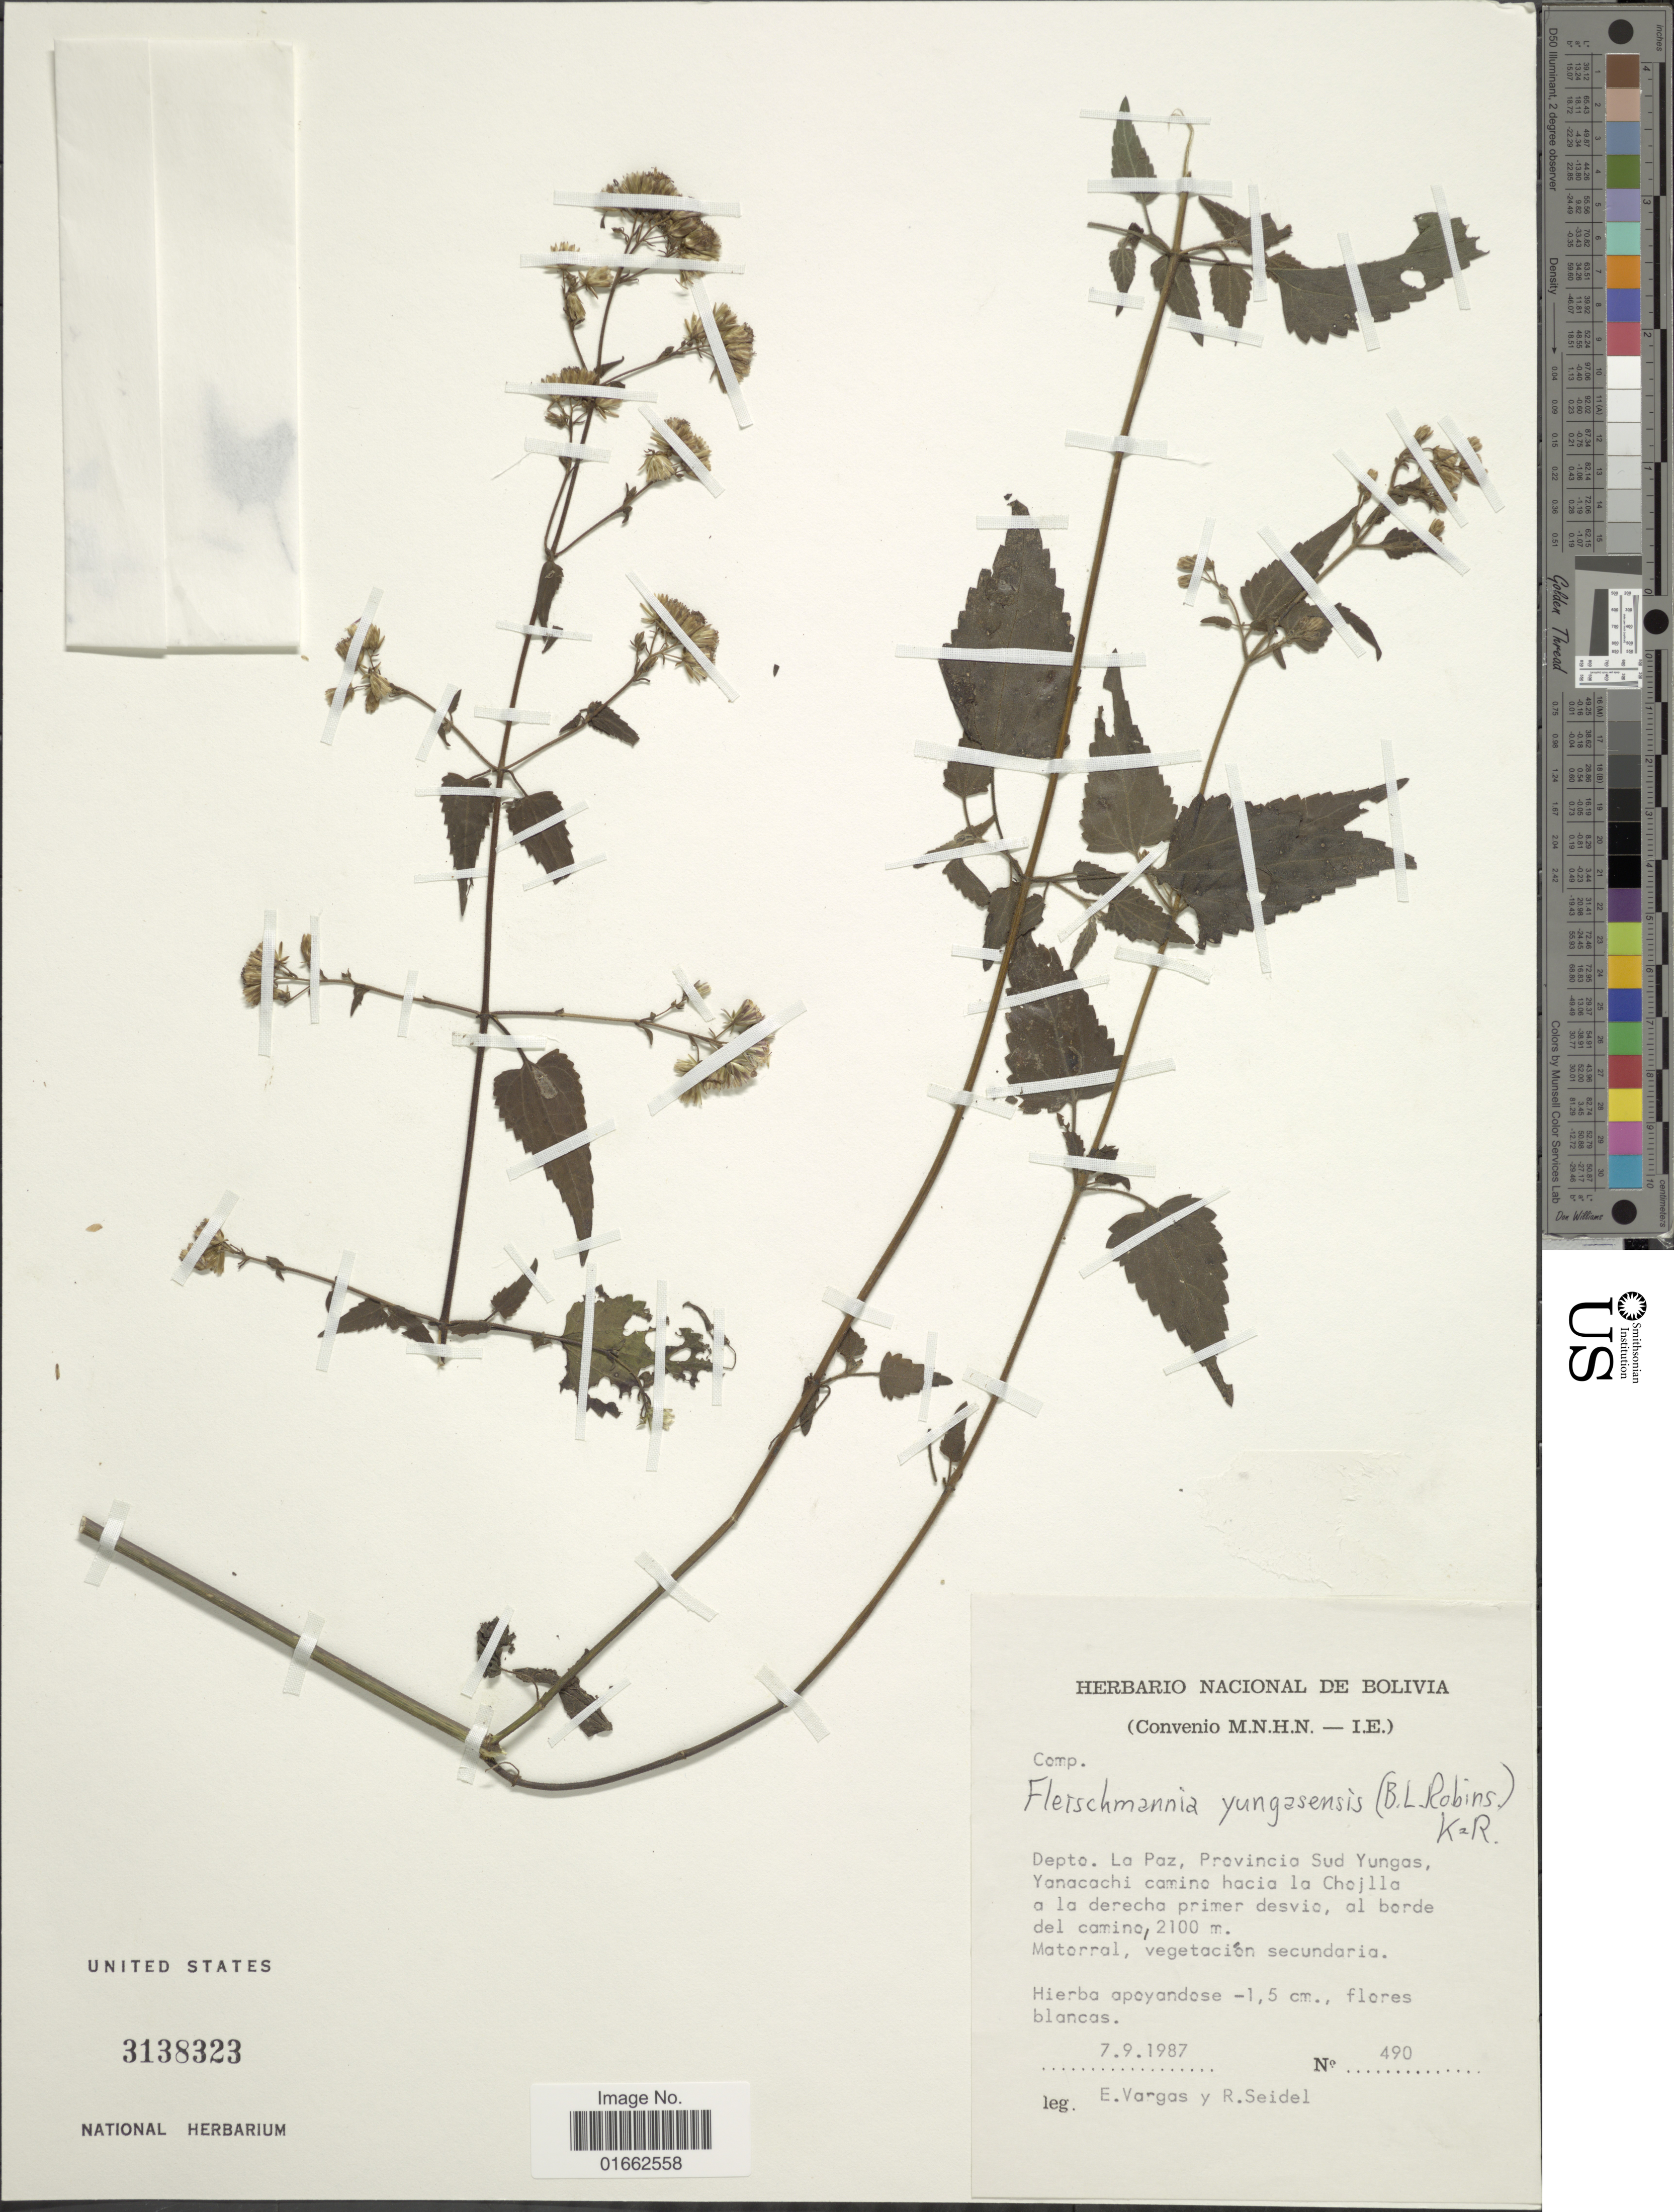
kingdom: Plantae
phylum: Tracheophyta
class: Magnoliopsida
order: Asterales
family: Asteraceae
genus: Fleischmannia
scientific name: Fleischmannia yungasensis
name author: (H. Rob.) R.M. King & H. Rob.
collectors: E. Vargas & R. Seidel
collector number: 490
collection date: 1987-09-07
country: Bolivia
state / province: La Paz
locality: Provincia Sud Yungas, Yanacachi camino hacia la Chojlla a la derecha primer desvic, al borde del camino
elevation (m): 2100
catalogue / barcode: US 3138323